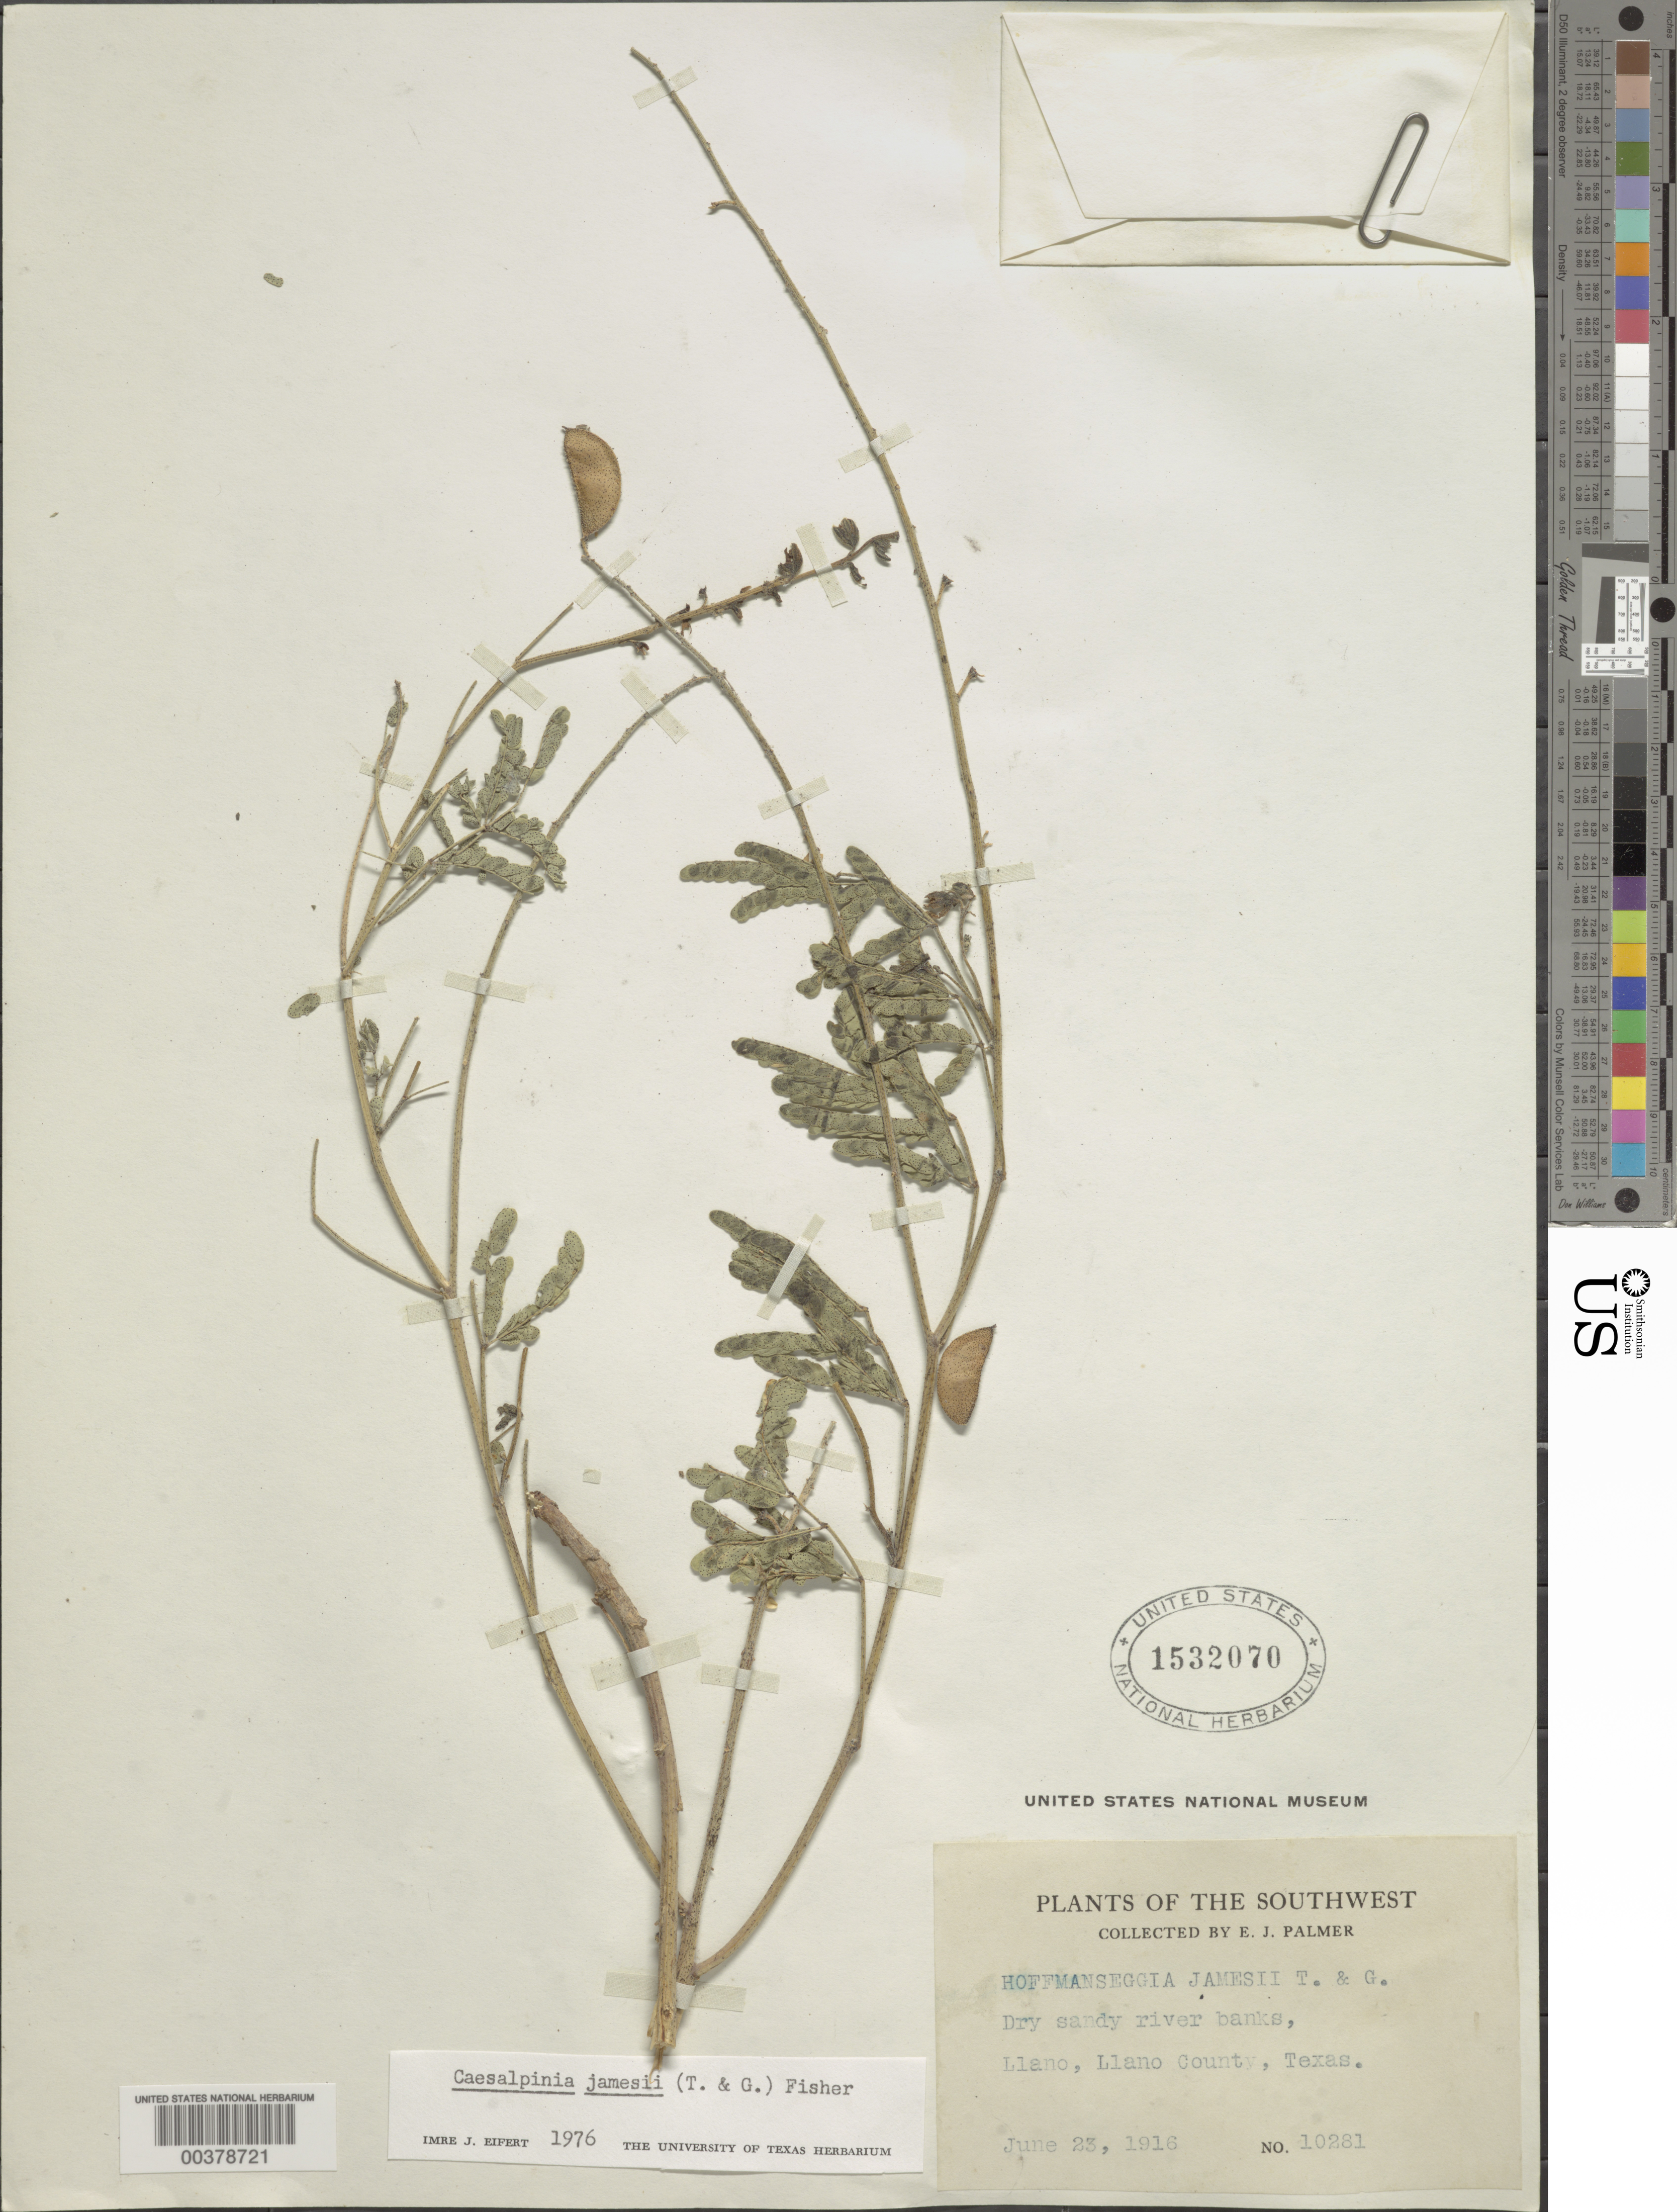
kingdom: Plantae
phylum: Tracheophyta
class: Magnoliopsida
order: Fabales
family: Fabaceae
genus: Pomaria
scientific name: Pomaria jamesii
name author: (Torr. & A. Gray) Walp.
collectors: E. J. Palmer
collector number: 10281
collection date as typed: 23 Jun 1916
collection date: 1916-06-23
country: United States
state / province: Texas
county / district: Llano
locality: Llano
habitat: Dry sandy river banks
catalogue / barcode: US 1532070